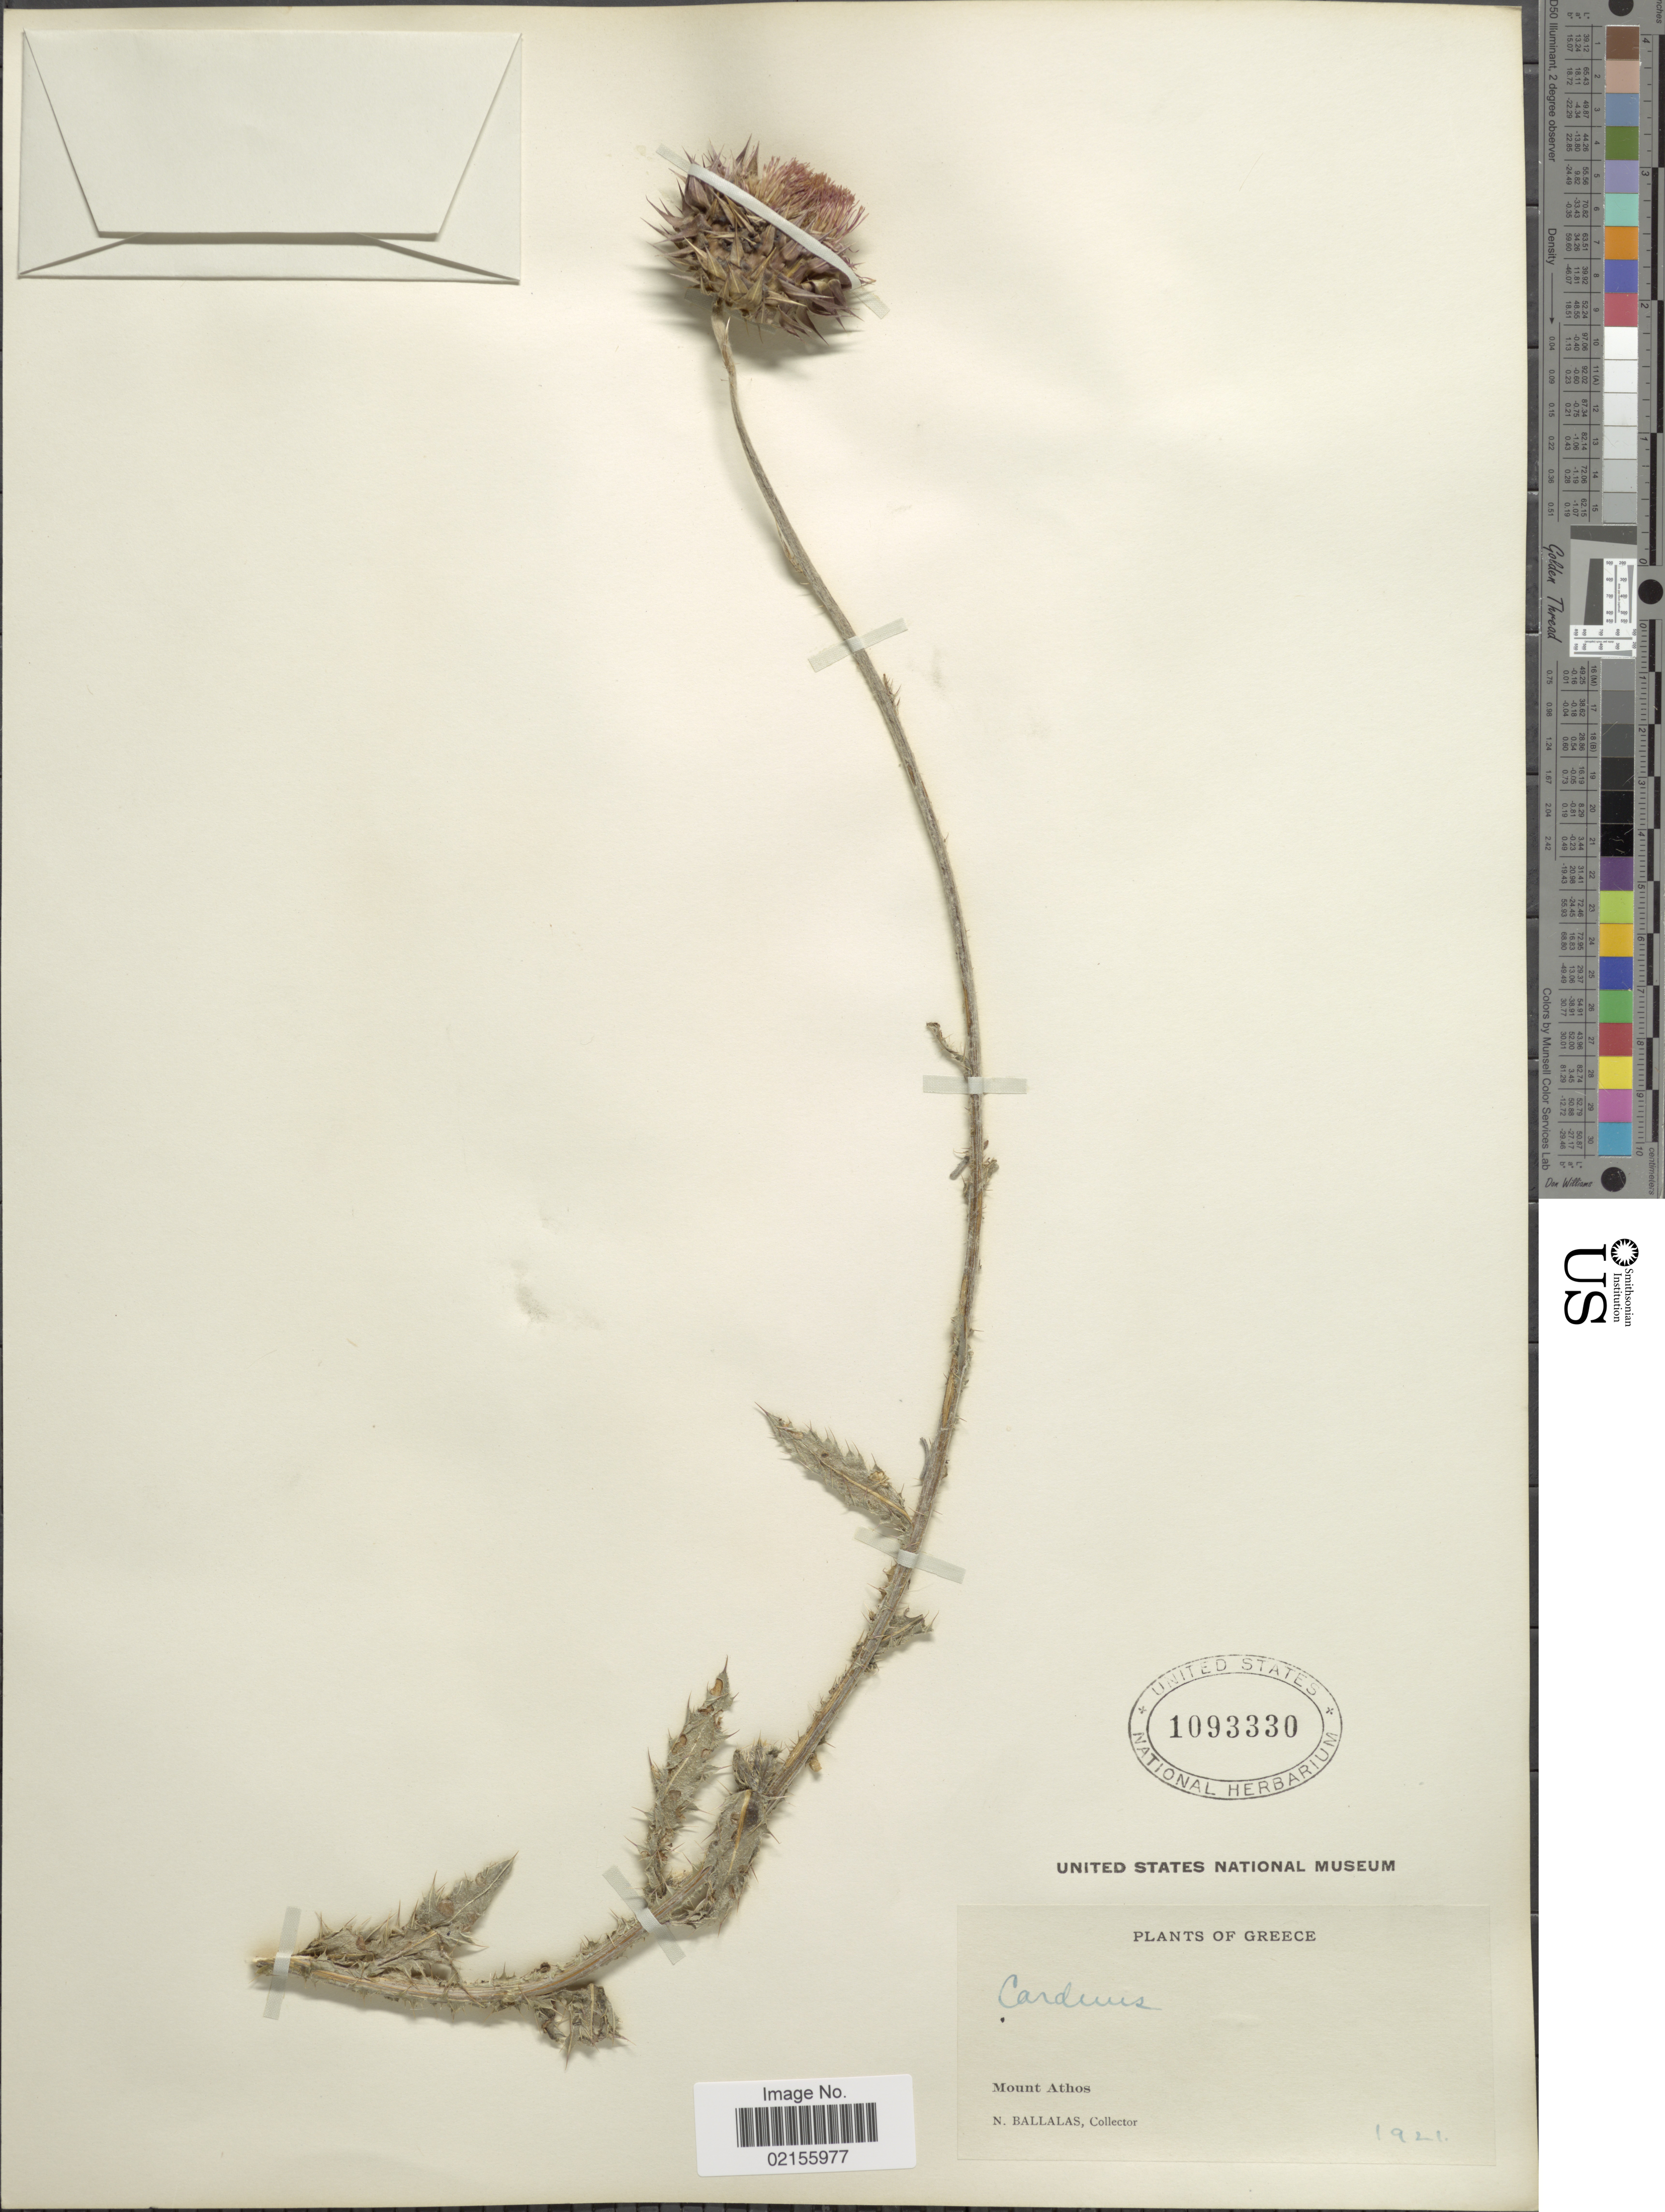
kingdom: Plantae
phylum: Tracheophyta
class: Magnoliopsida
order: Asterales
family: Asteraceae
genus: Carduus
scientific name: Carduus sp.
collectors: N. Ballalas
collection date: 1921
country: Greece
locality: Mount Athos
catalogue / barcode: US 1093330